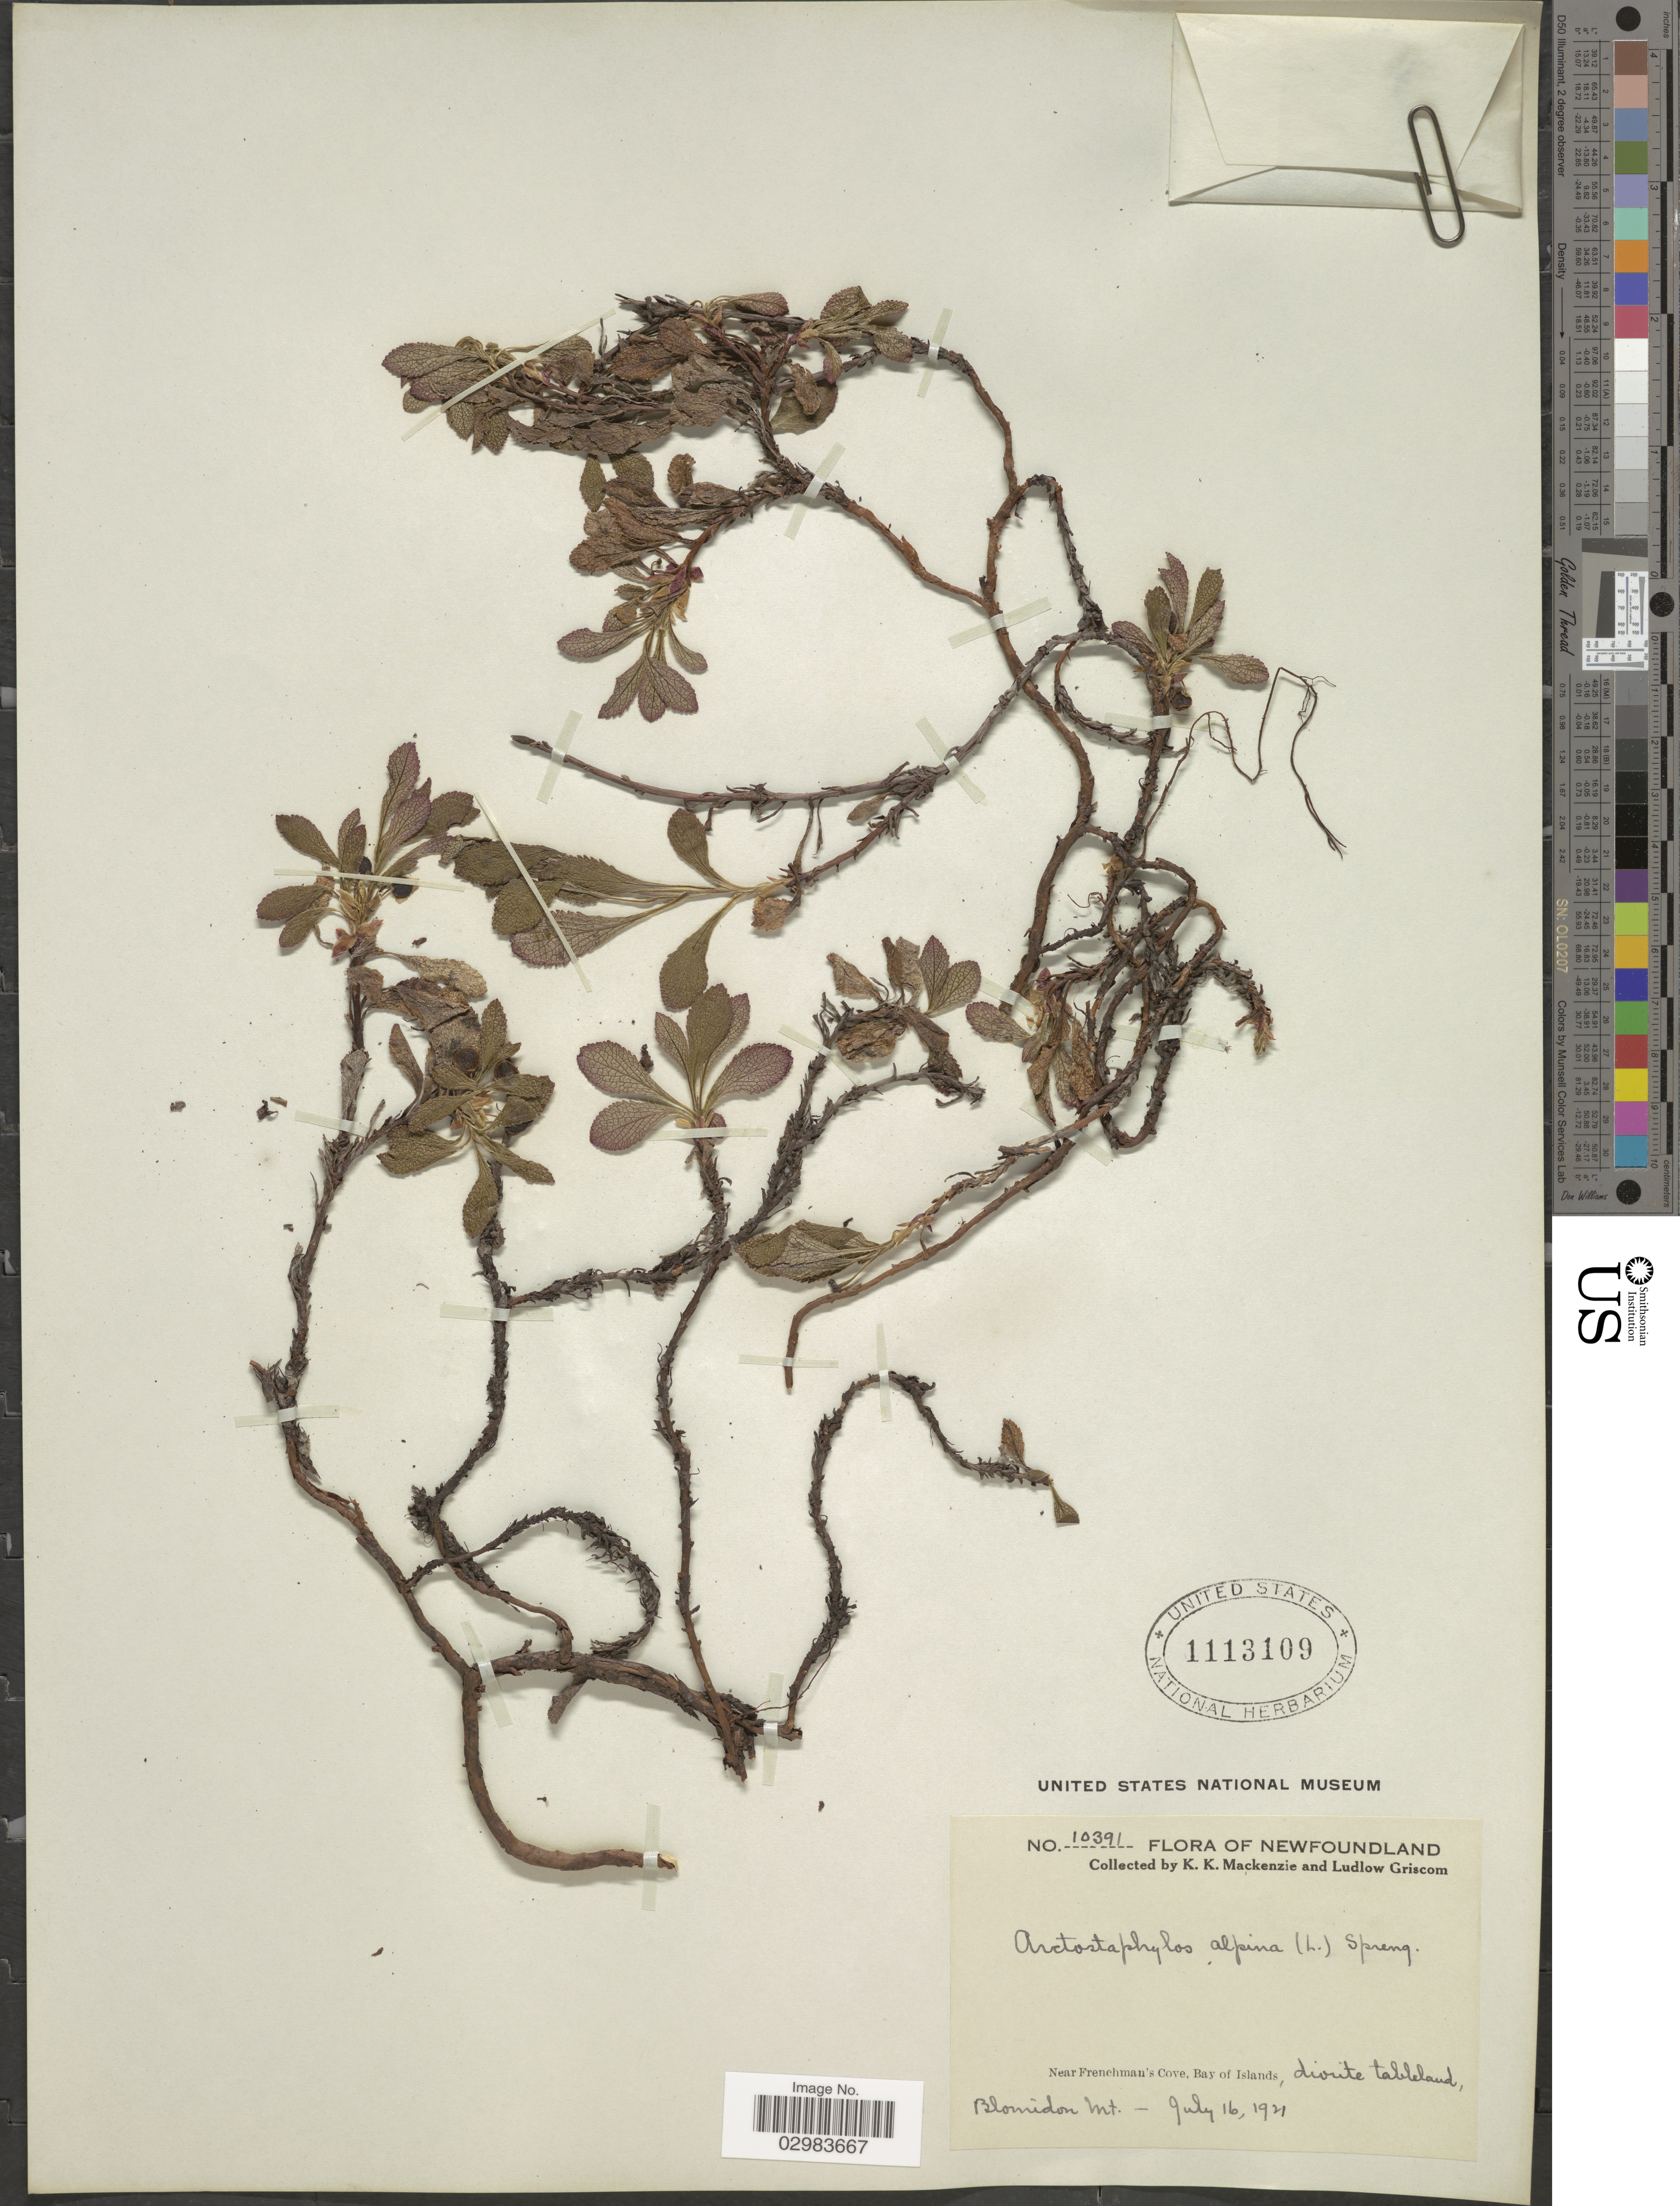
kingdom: Plantae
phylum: Tracheophyta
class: Magnoliopsida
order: Ericales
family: Ericaceae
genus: Arctostaphylos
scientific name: Arctostaphylos alpina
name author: (L.) Spreng.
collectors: K. K. Mackenzie & L. Griscom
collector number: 10391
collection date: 1921-07-16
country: Canada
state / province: Newfoundland and Labrador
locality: Near Frenchman's Cove, bay of Islands, diorite tableland, Blomidon Mt.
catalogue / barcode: US 1113109